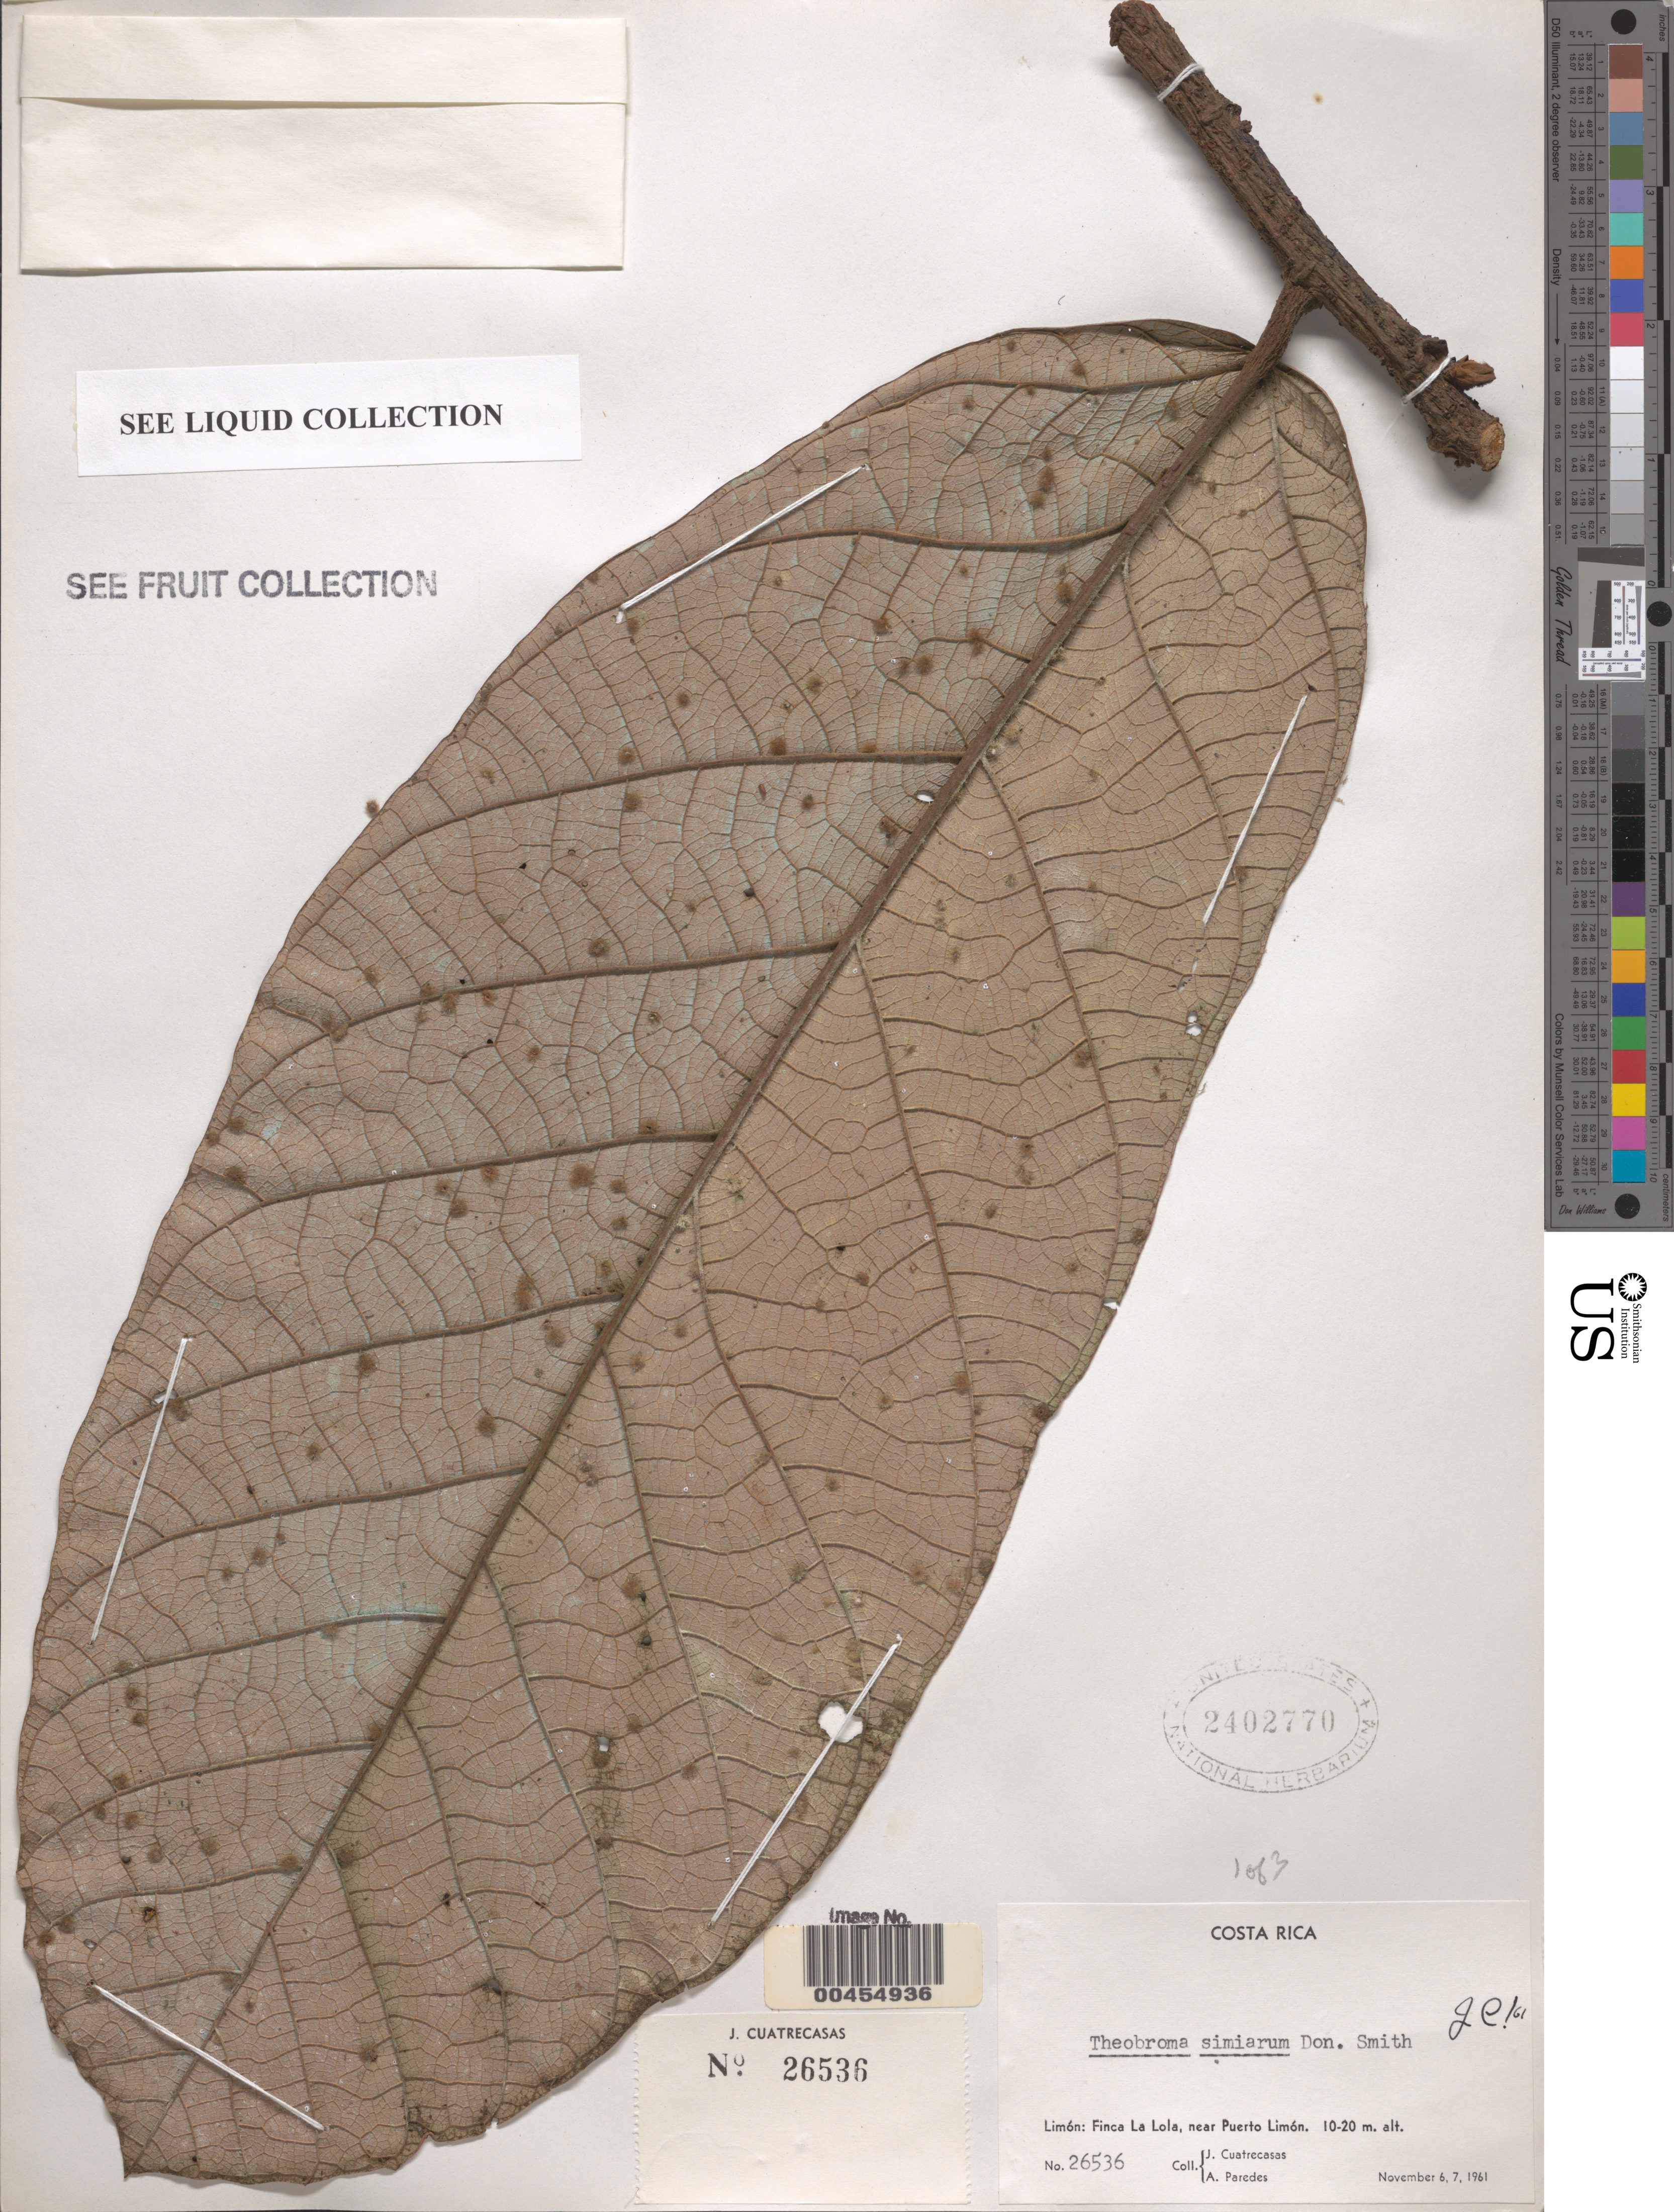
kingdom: Plantae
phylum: Tracheophyta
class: Magnoliopsida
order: Malvales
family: Malvaceae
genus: Theobroma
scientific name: Theobroma simiarum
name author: Donn. Sm.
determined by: Cuatrecasas, J.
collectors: J. Cuatrecasas & A. Paredes C.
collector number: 26536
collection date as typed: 06 Nov 1961 to 07 Nov 1961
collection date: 1961-11-06/1961-11-07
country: Costa Rica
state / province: Limón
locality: Finca La Lola, near Puerto Limón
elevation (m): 10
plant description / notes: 1 of 3 2 of 3: USNH 2402771; BC 00454935 3 of 3: USNH 2402769; BC 00454933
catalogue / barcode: US 2402770